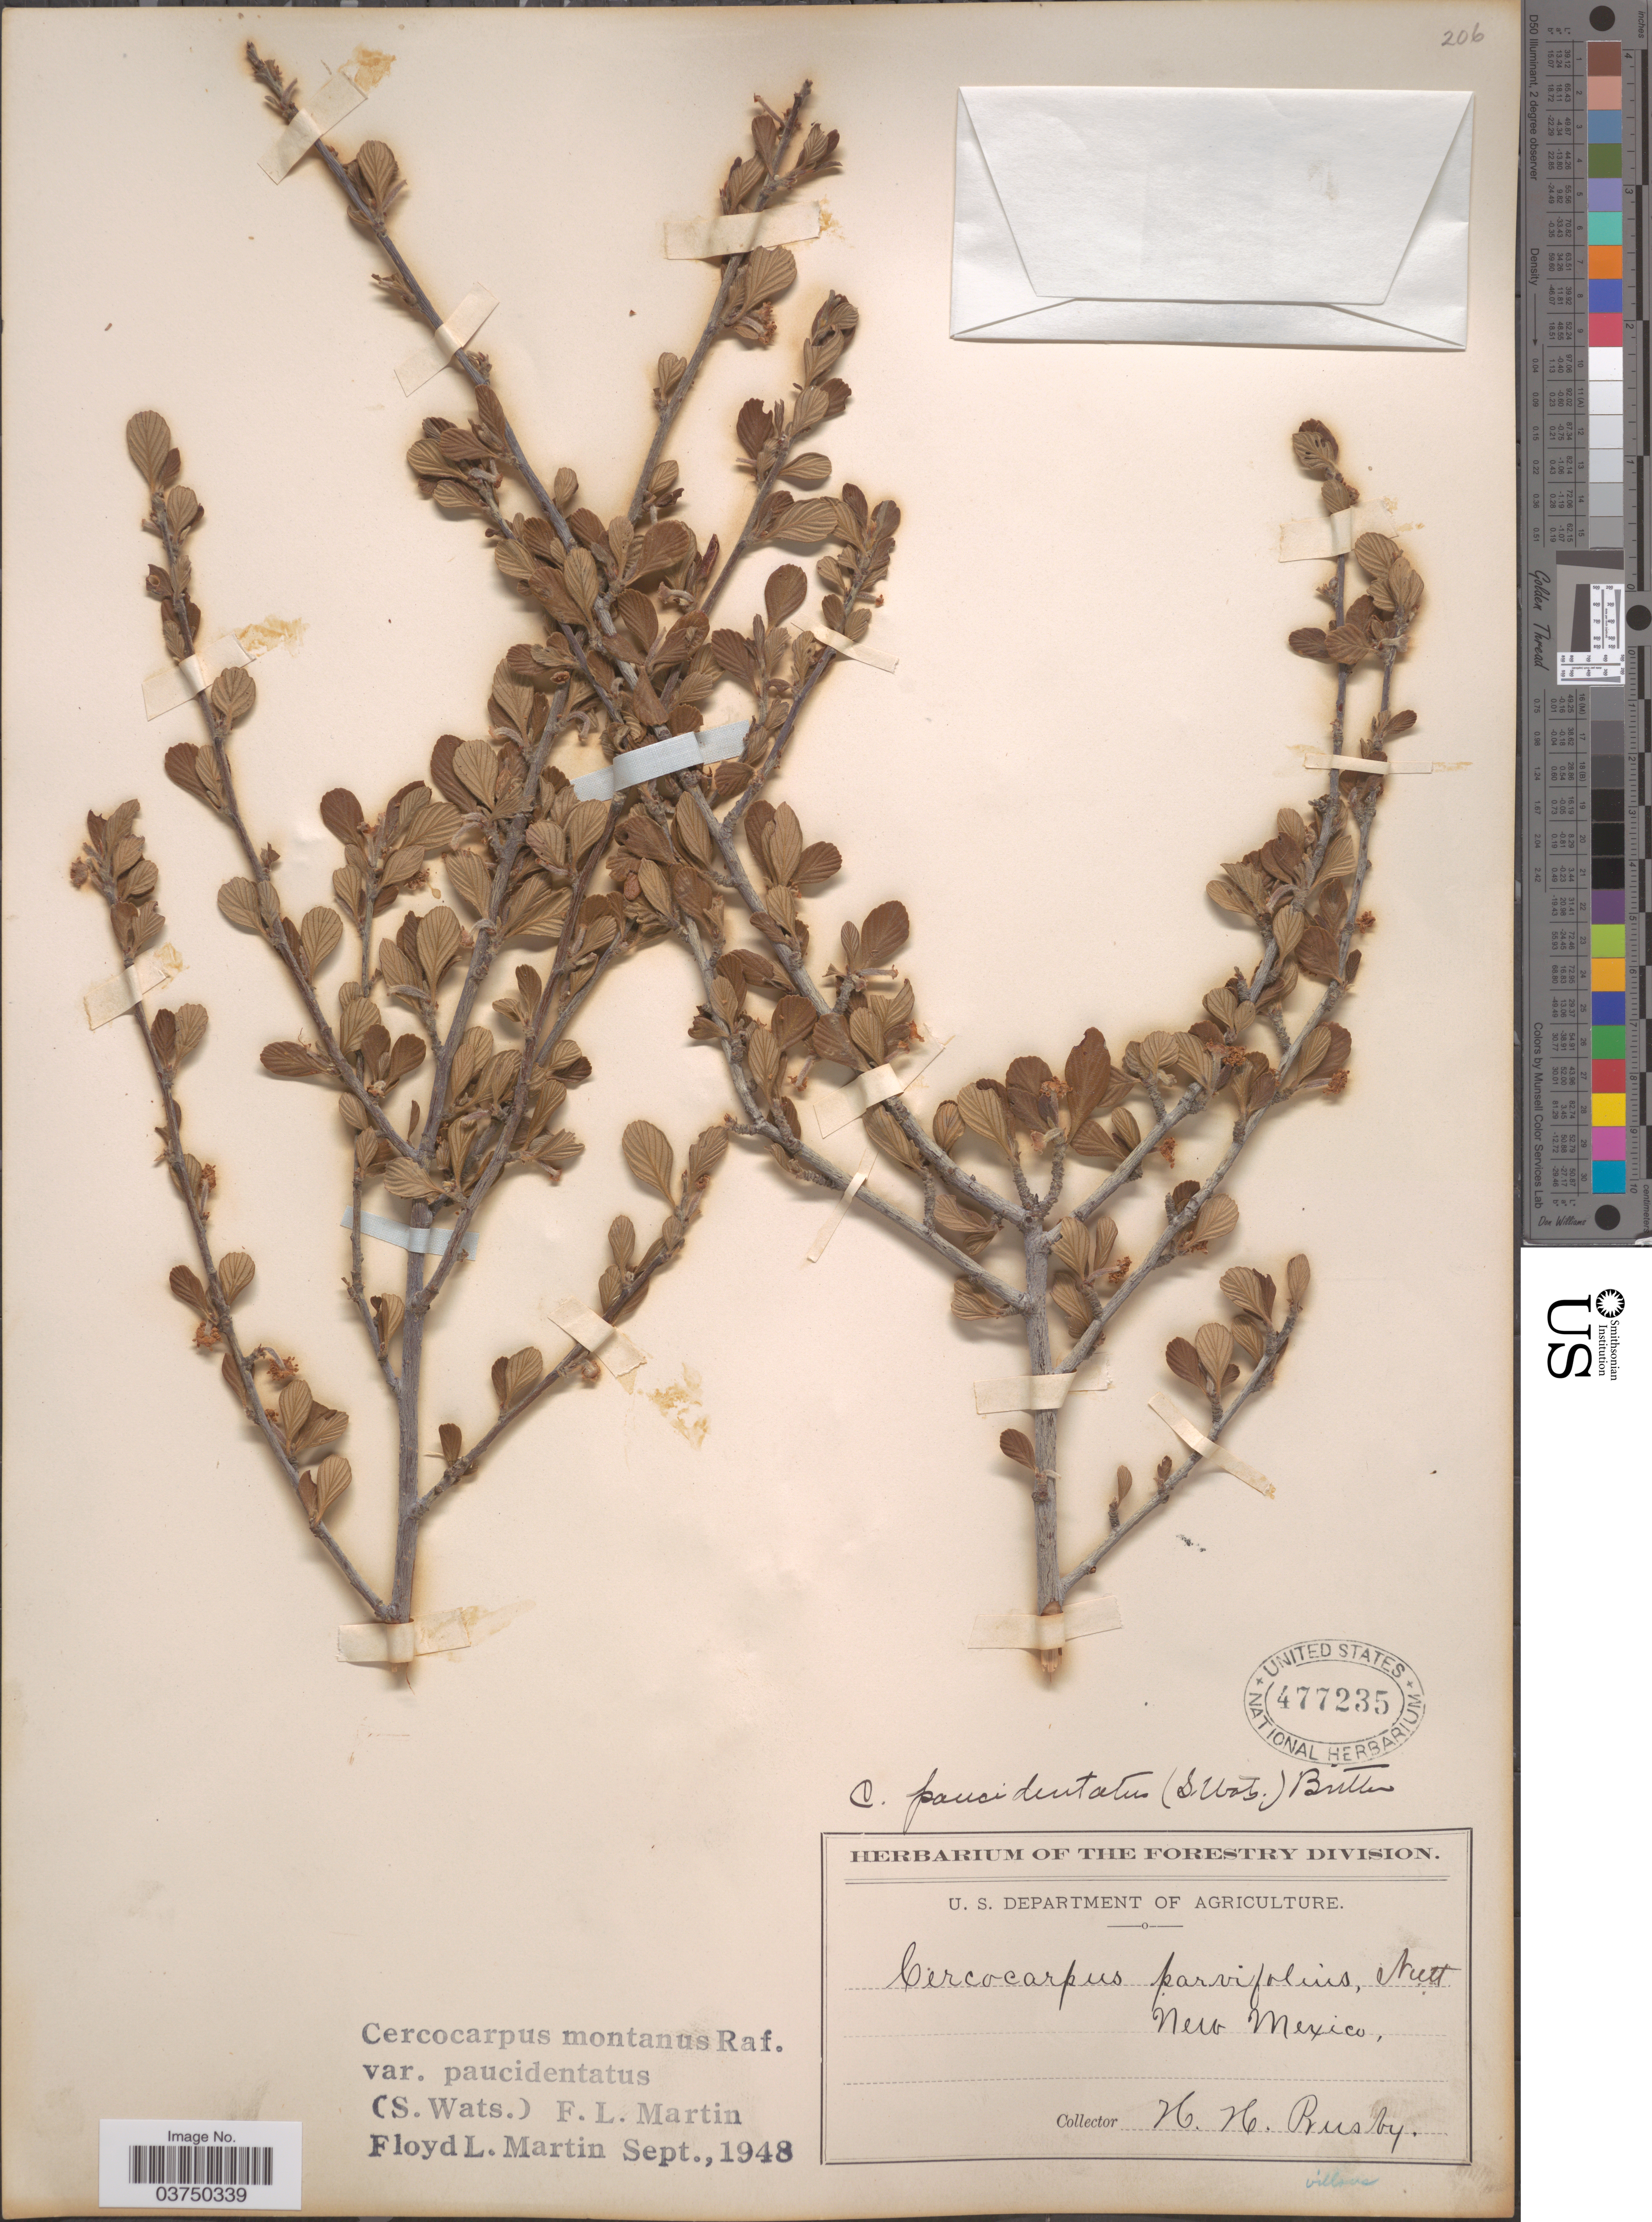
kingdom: Plantae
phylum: Tracheophyta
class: Magnoliopsida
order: Rosales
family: Rosaceae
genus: Cercocarpus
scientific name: Cercocarpus montanus var. paucidentatus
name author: (S. Watson) F.L. Martin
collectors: H. H. Rusby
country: United States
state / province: New Mexico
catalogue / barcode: US 477235